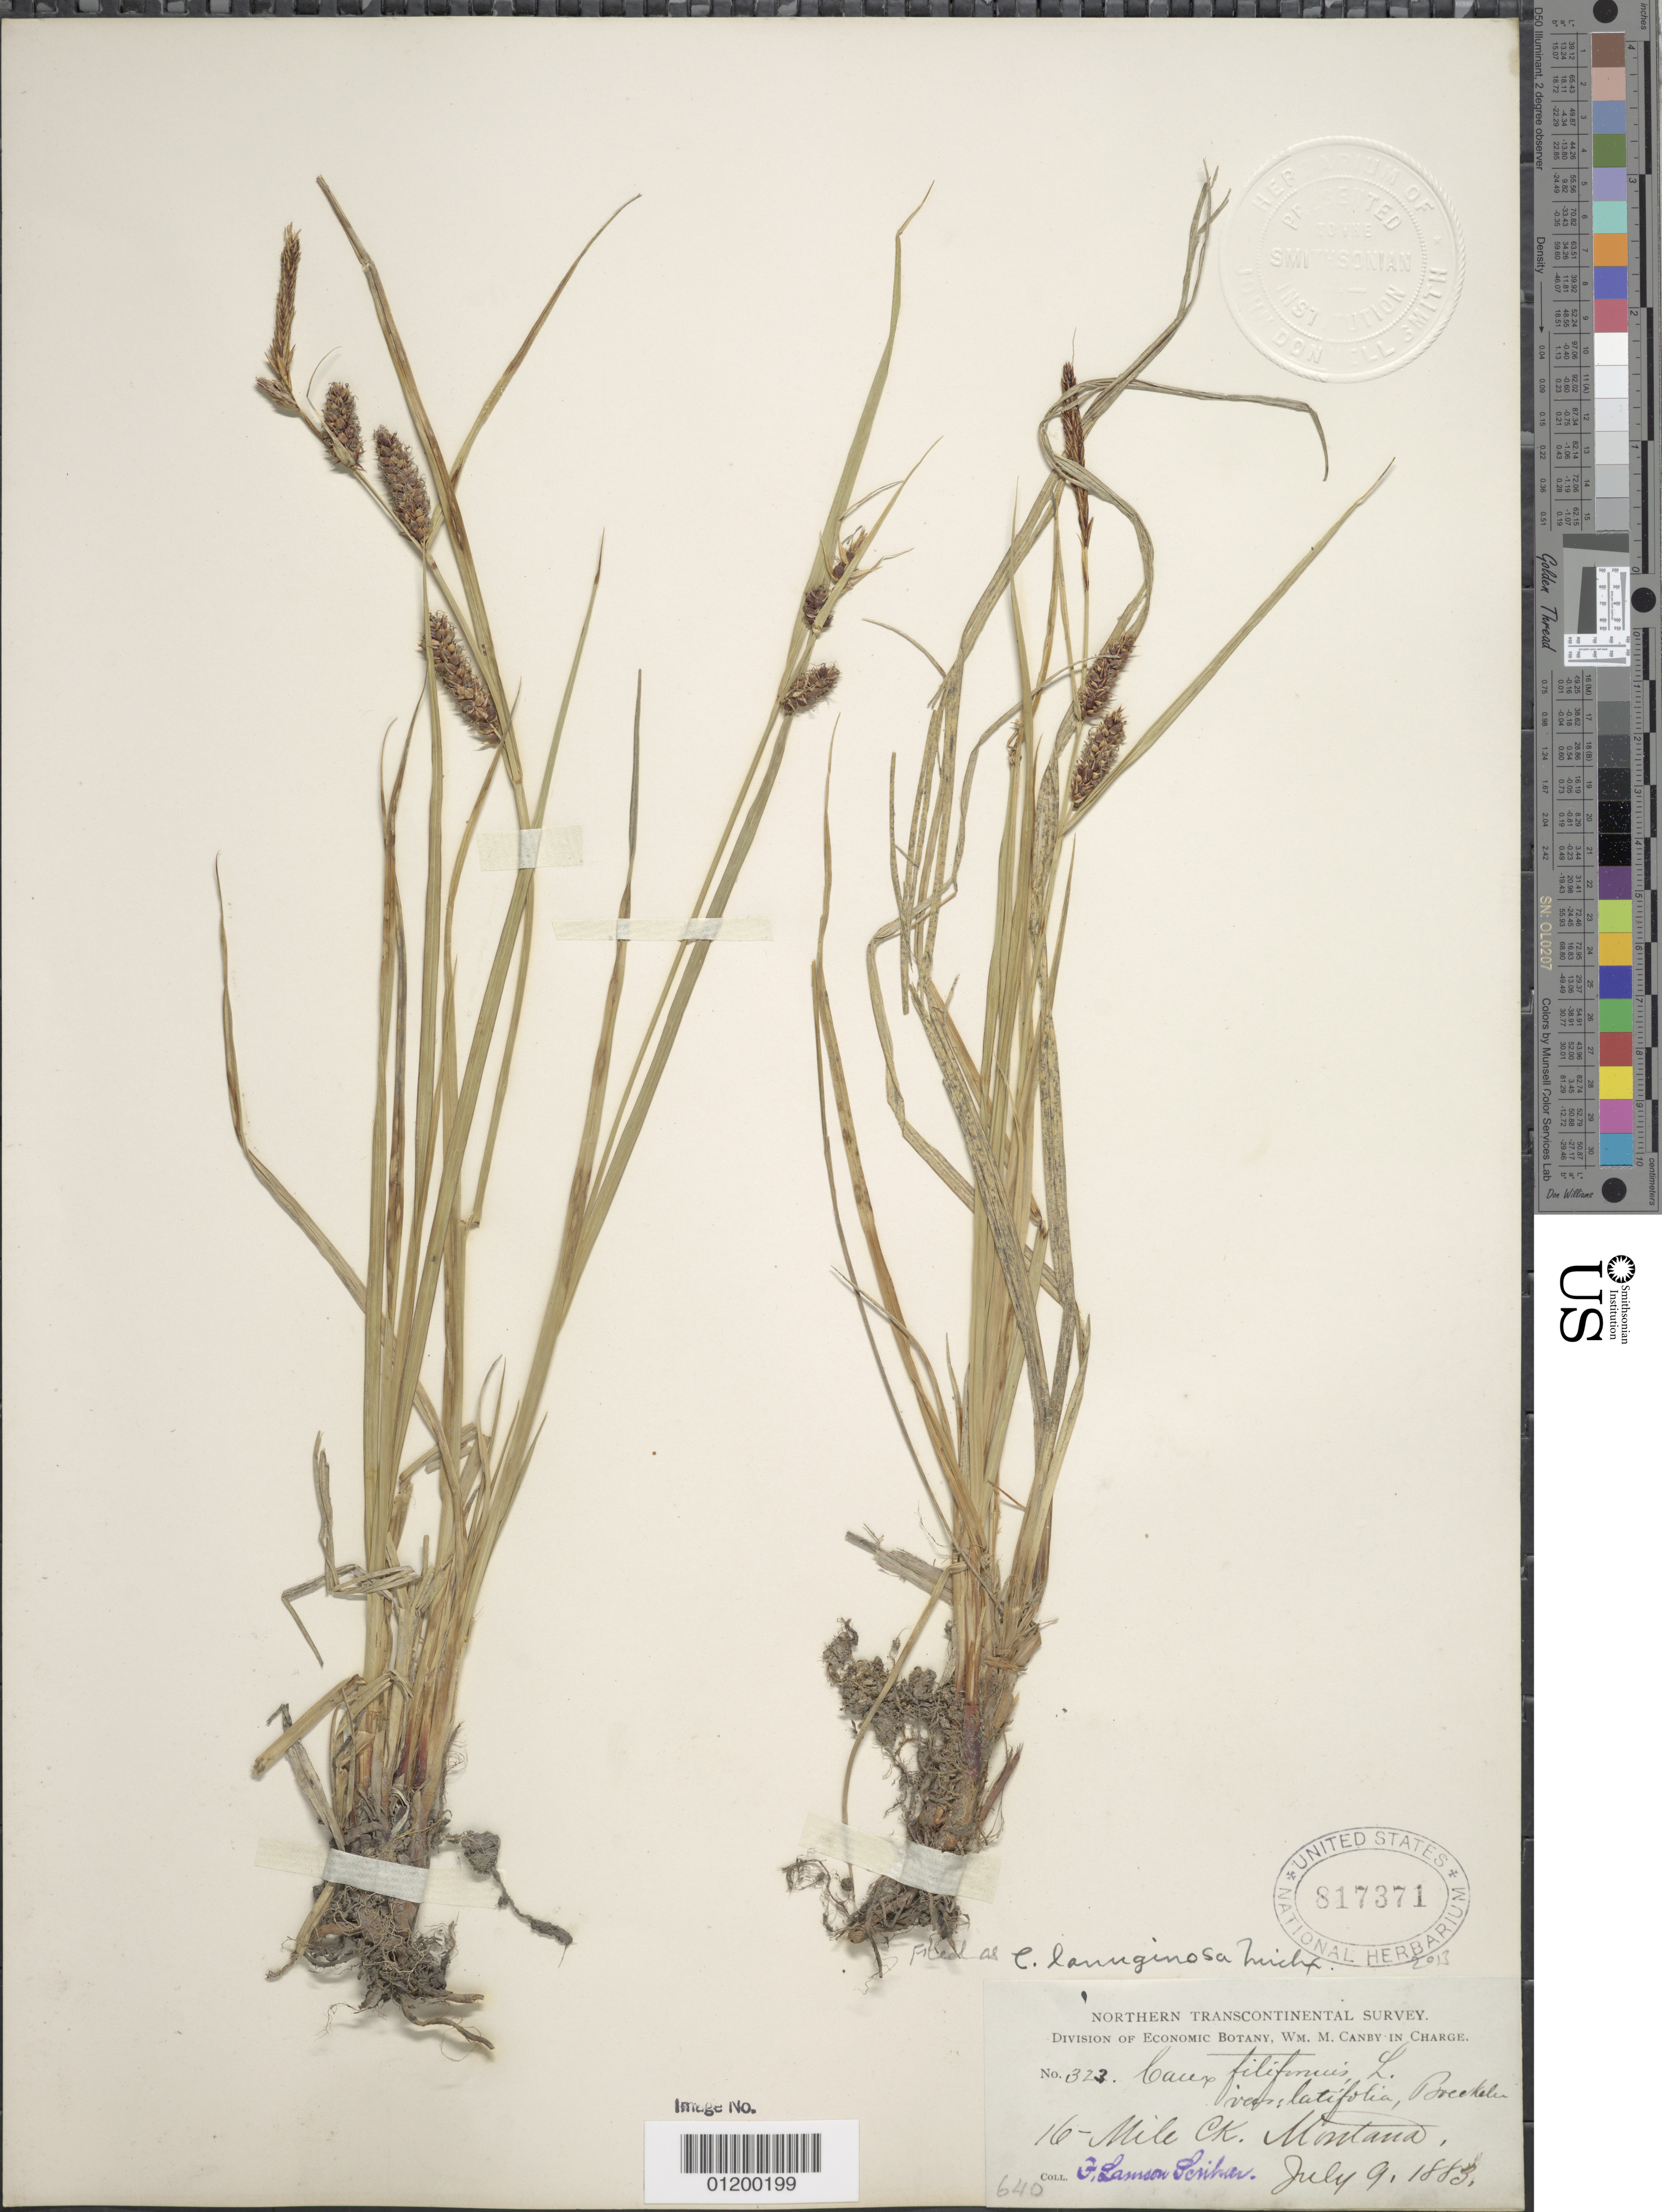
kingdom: Plantae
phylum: Tracheophyta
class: Liliopsida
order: Poales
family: Cyperaceae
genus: Carex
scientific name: Carex pellita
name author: Muhl. ex Willd.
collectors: F. L. Scribner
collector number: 323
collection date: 1883-07-09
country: United States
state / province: Montana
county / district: Gallatin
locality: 16 - mile Creek region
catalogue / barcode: US 817371